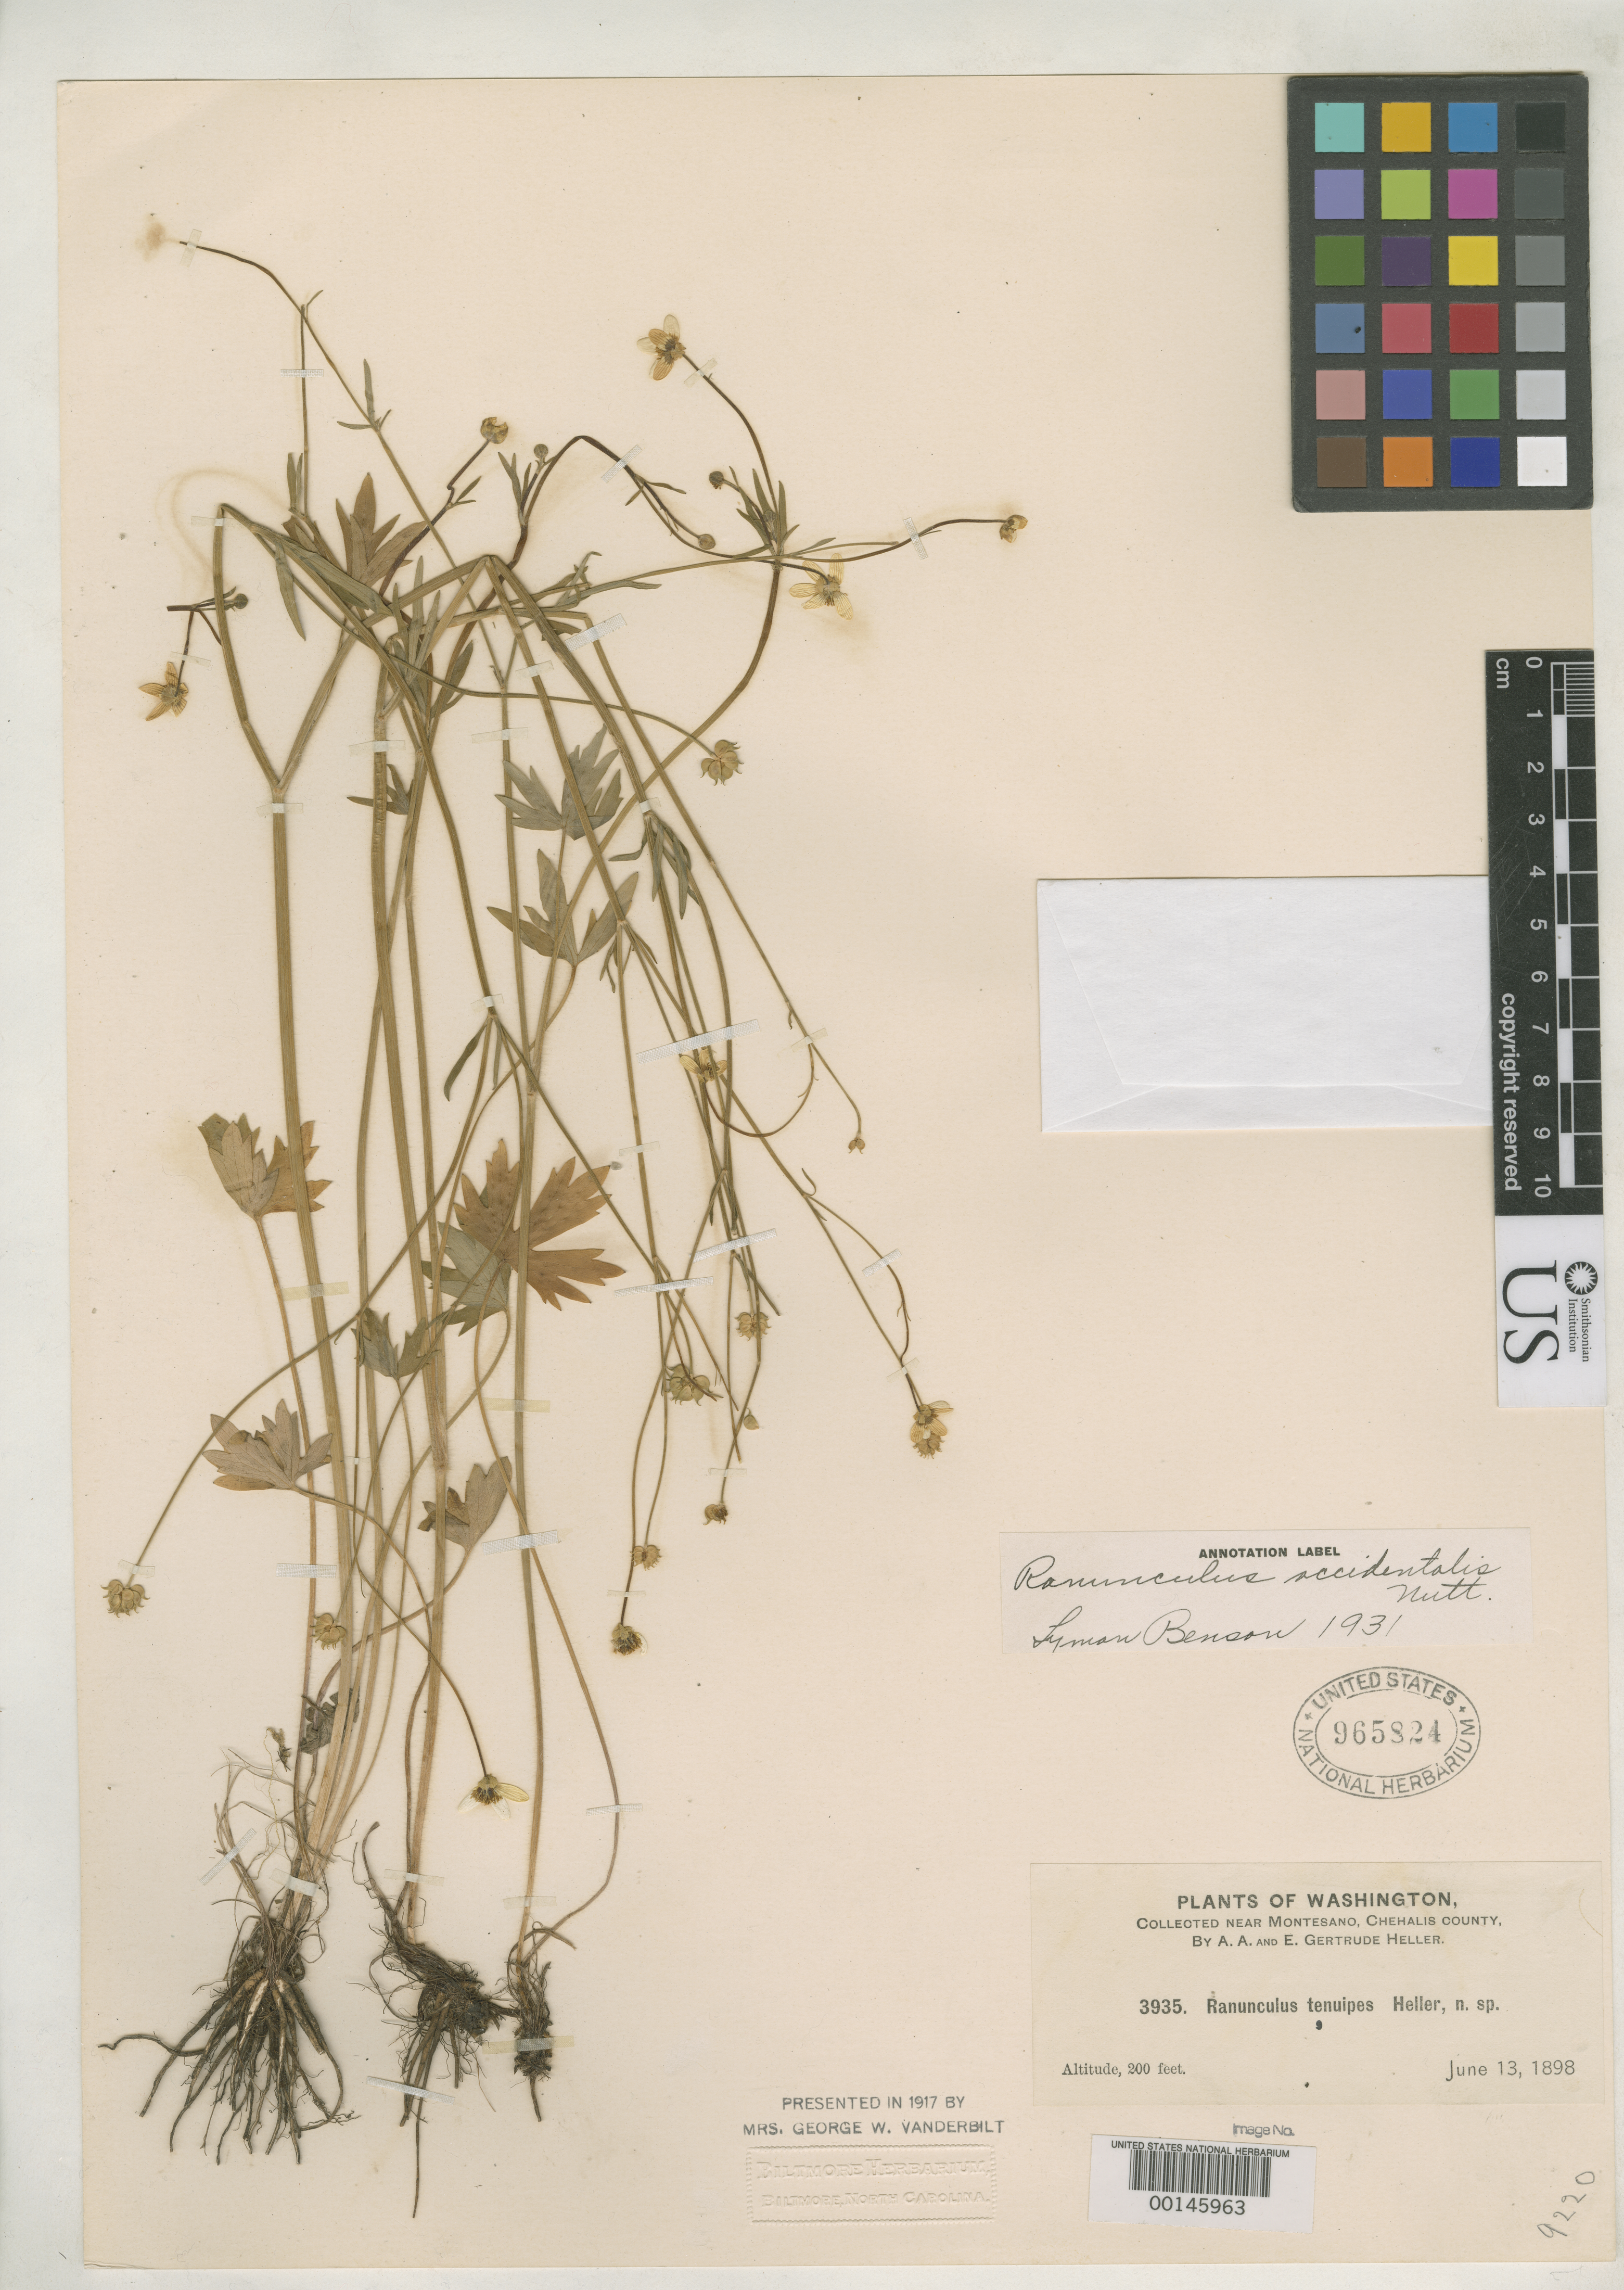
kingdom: Plantae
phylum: Tracheophyta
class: Magnoliopsida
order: Ranunculales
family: Ranunculaceae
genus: Ranunculus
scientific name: Ranunculus tenuipes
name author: A. Heller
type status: Isotype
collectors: A. A. Heller & E. G. Heller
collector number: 3935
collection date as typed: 13 Jun 1898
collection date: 1898-06-13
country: United States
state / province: Washington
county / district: Grays Harbor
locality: Near Montesano.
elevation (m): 61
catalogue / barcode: US 965824